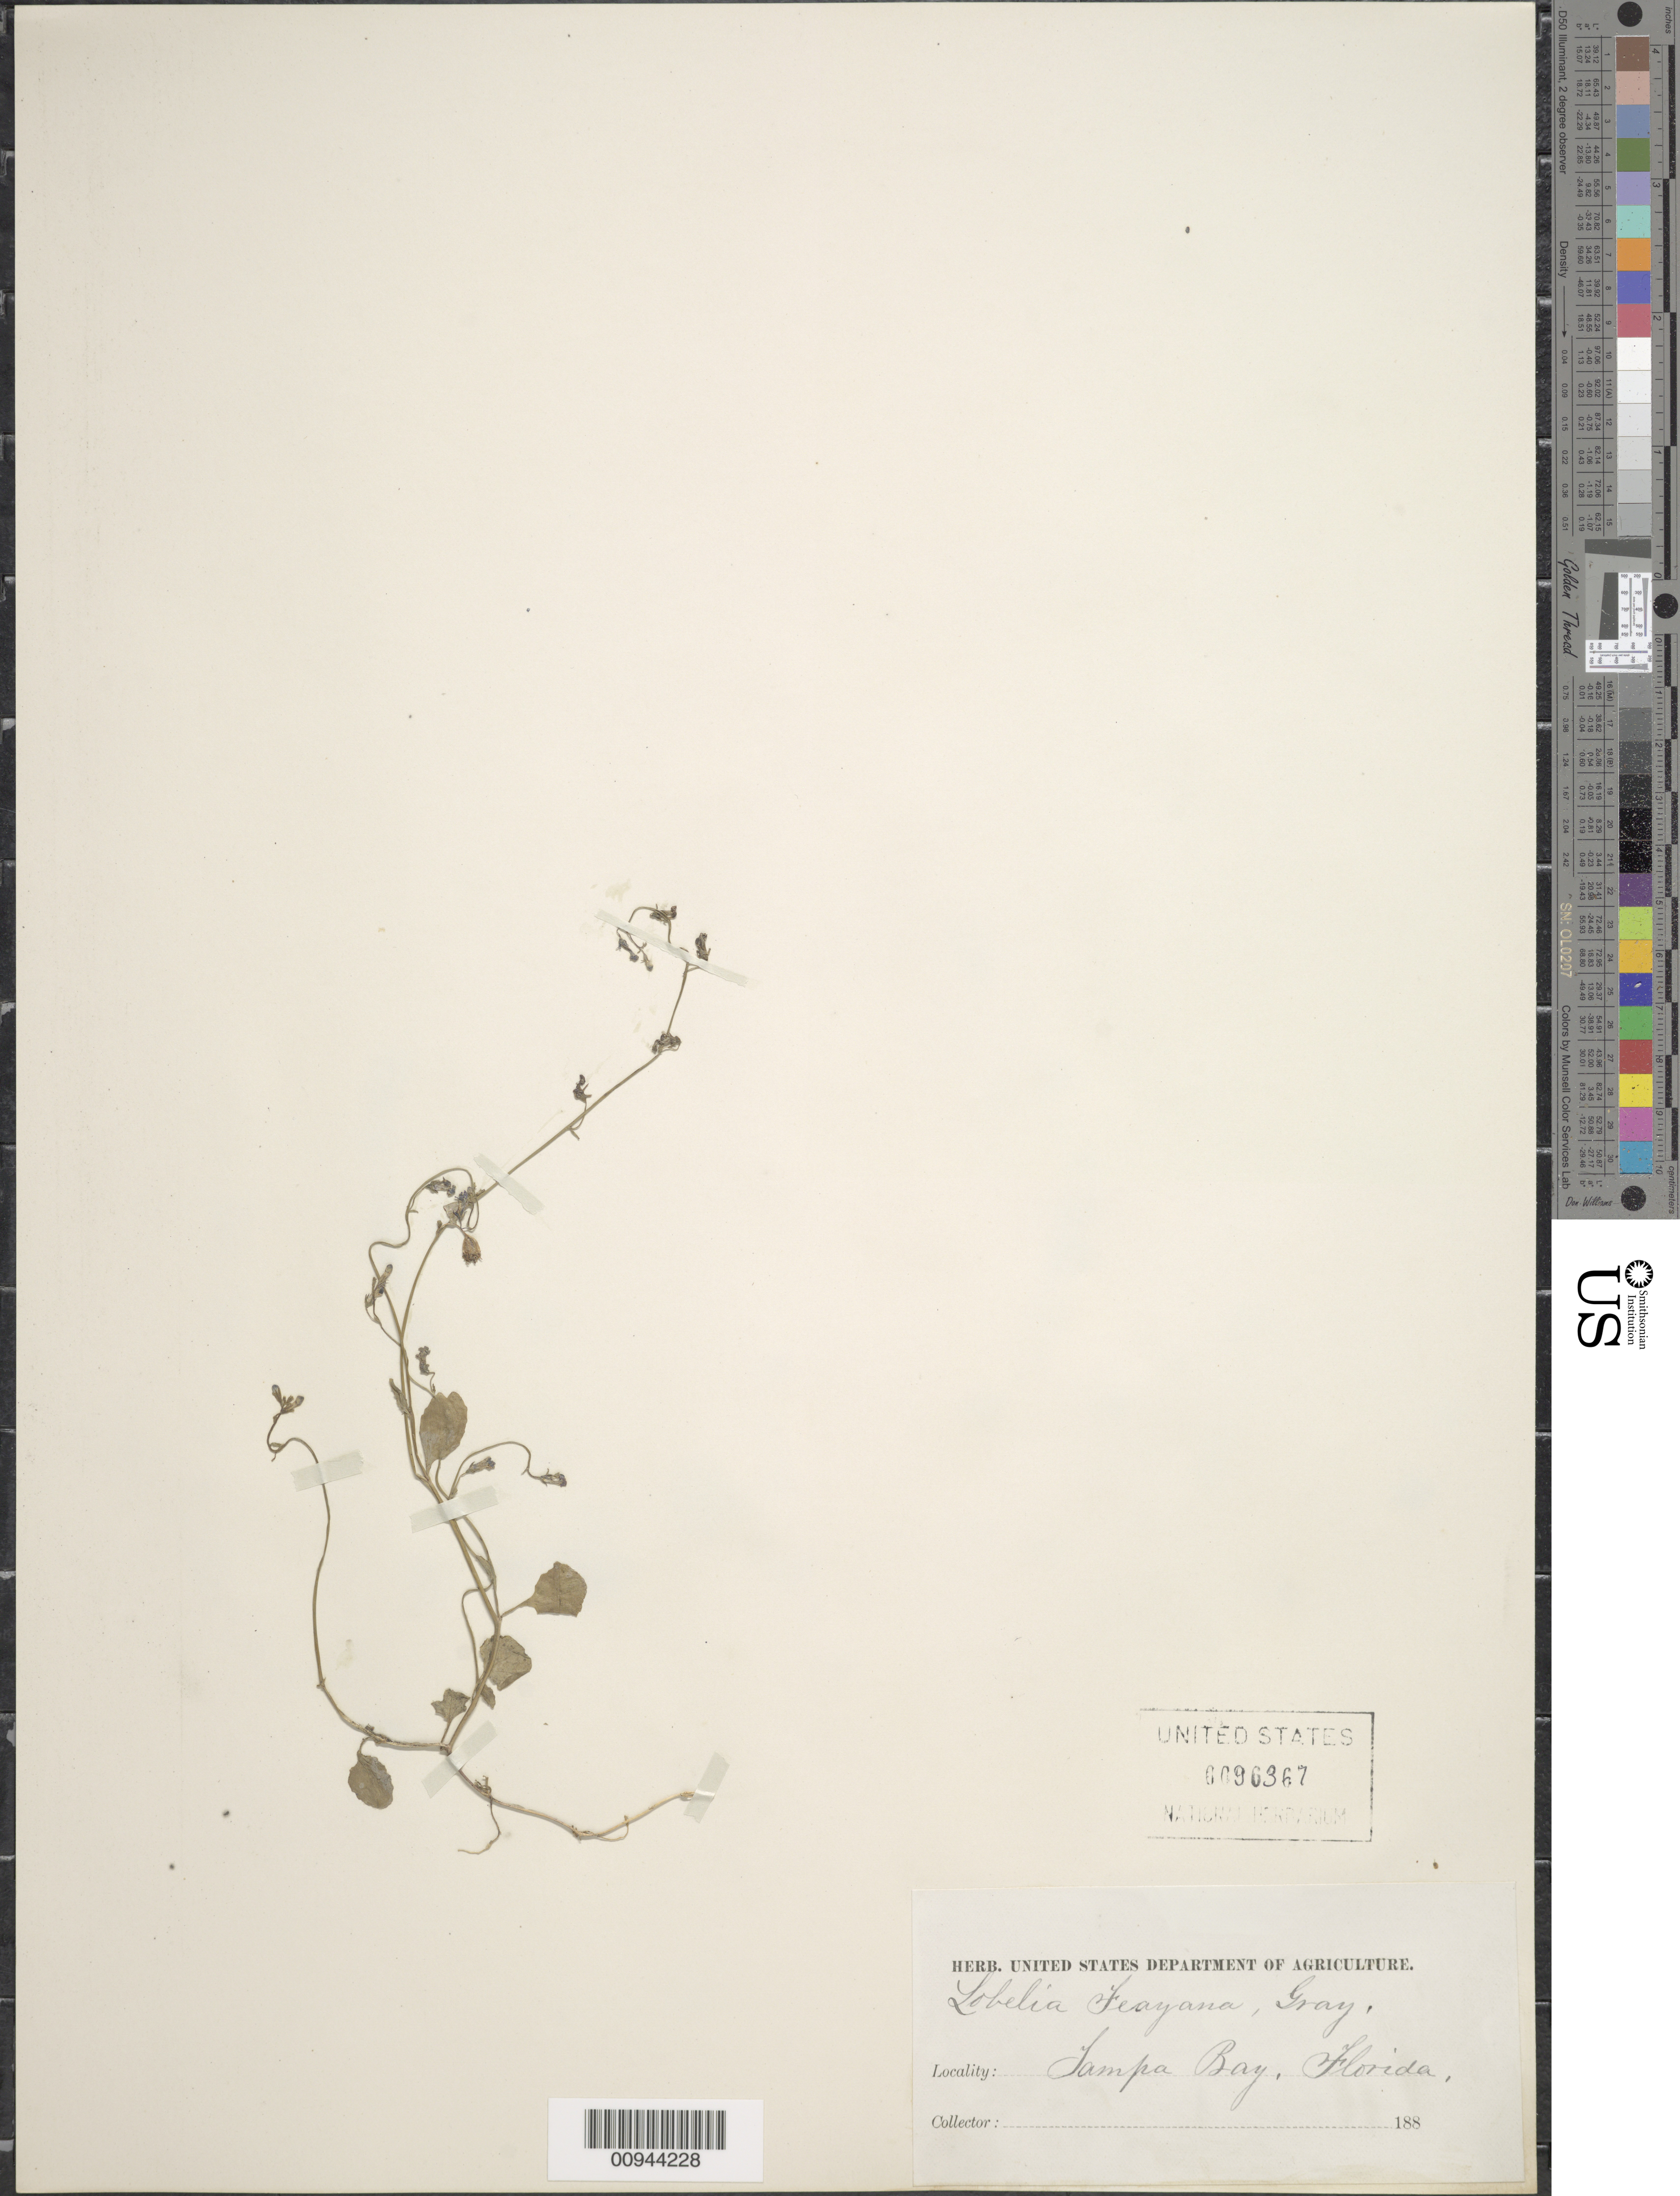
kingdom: Plantae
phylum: Tracheophyta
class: Magnoliopsida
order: Asterales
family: Campanulaceae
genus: Lobelia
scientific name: Lobelia feayana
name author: A. Gray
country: United States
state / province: Florida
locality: Tampa Bay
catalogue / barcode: US 96367